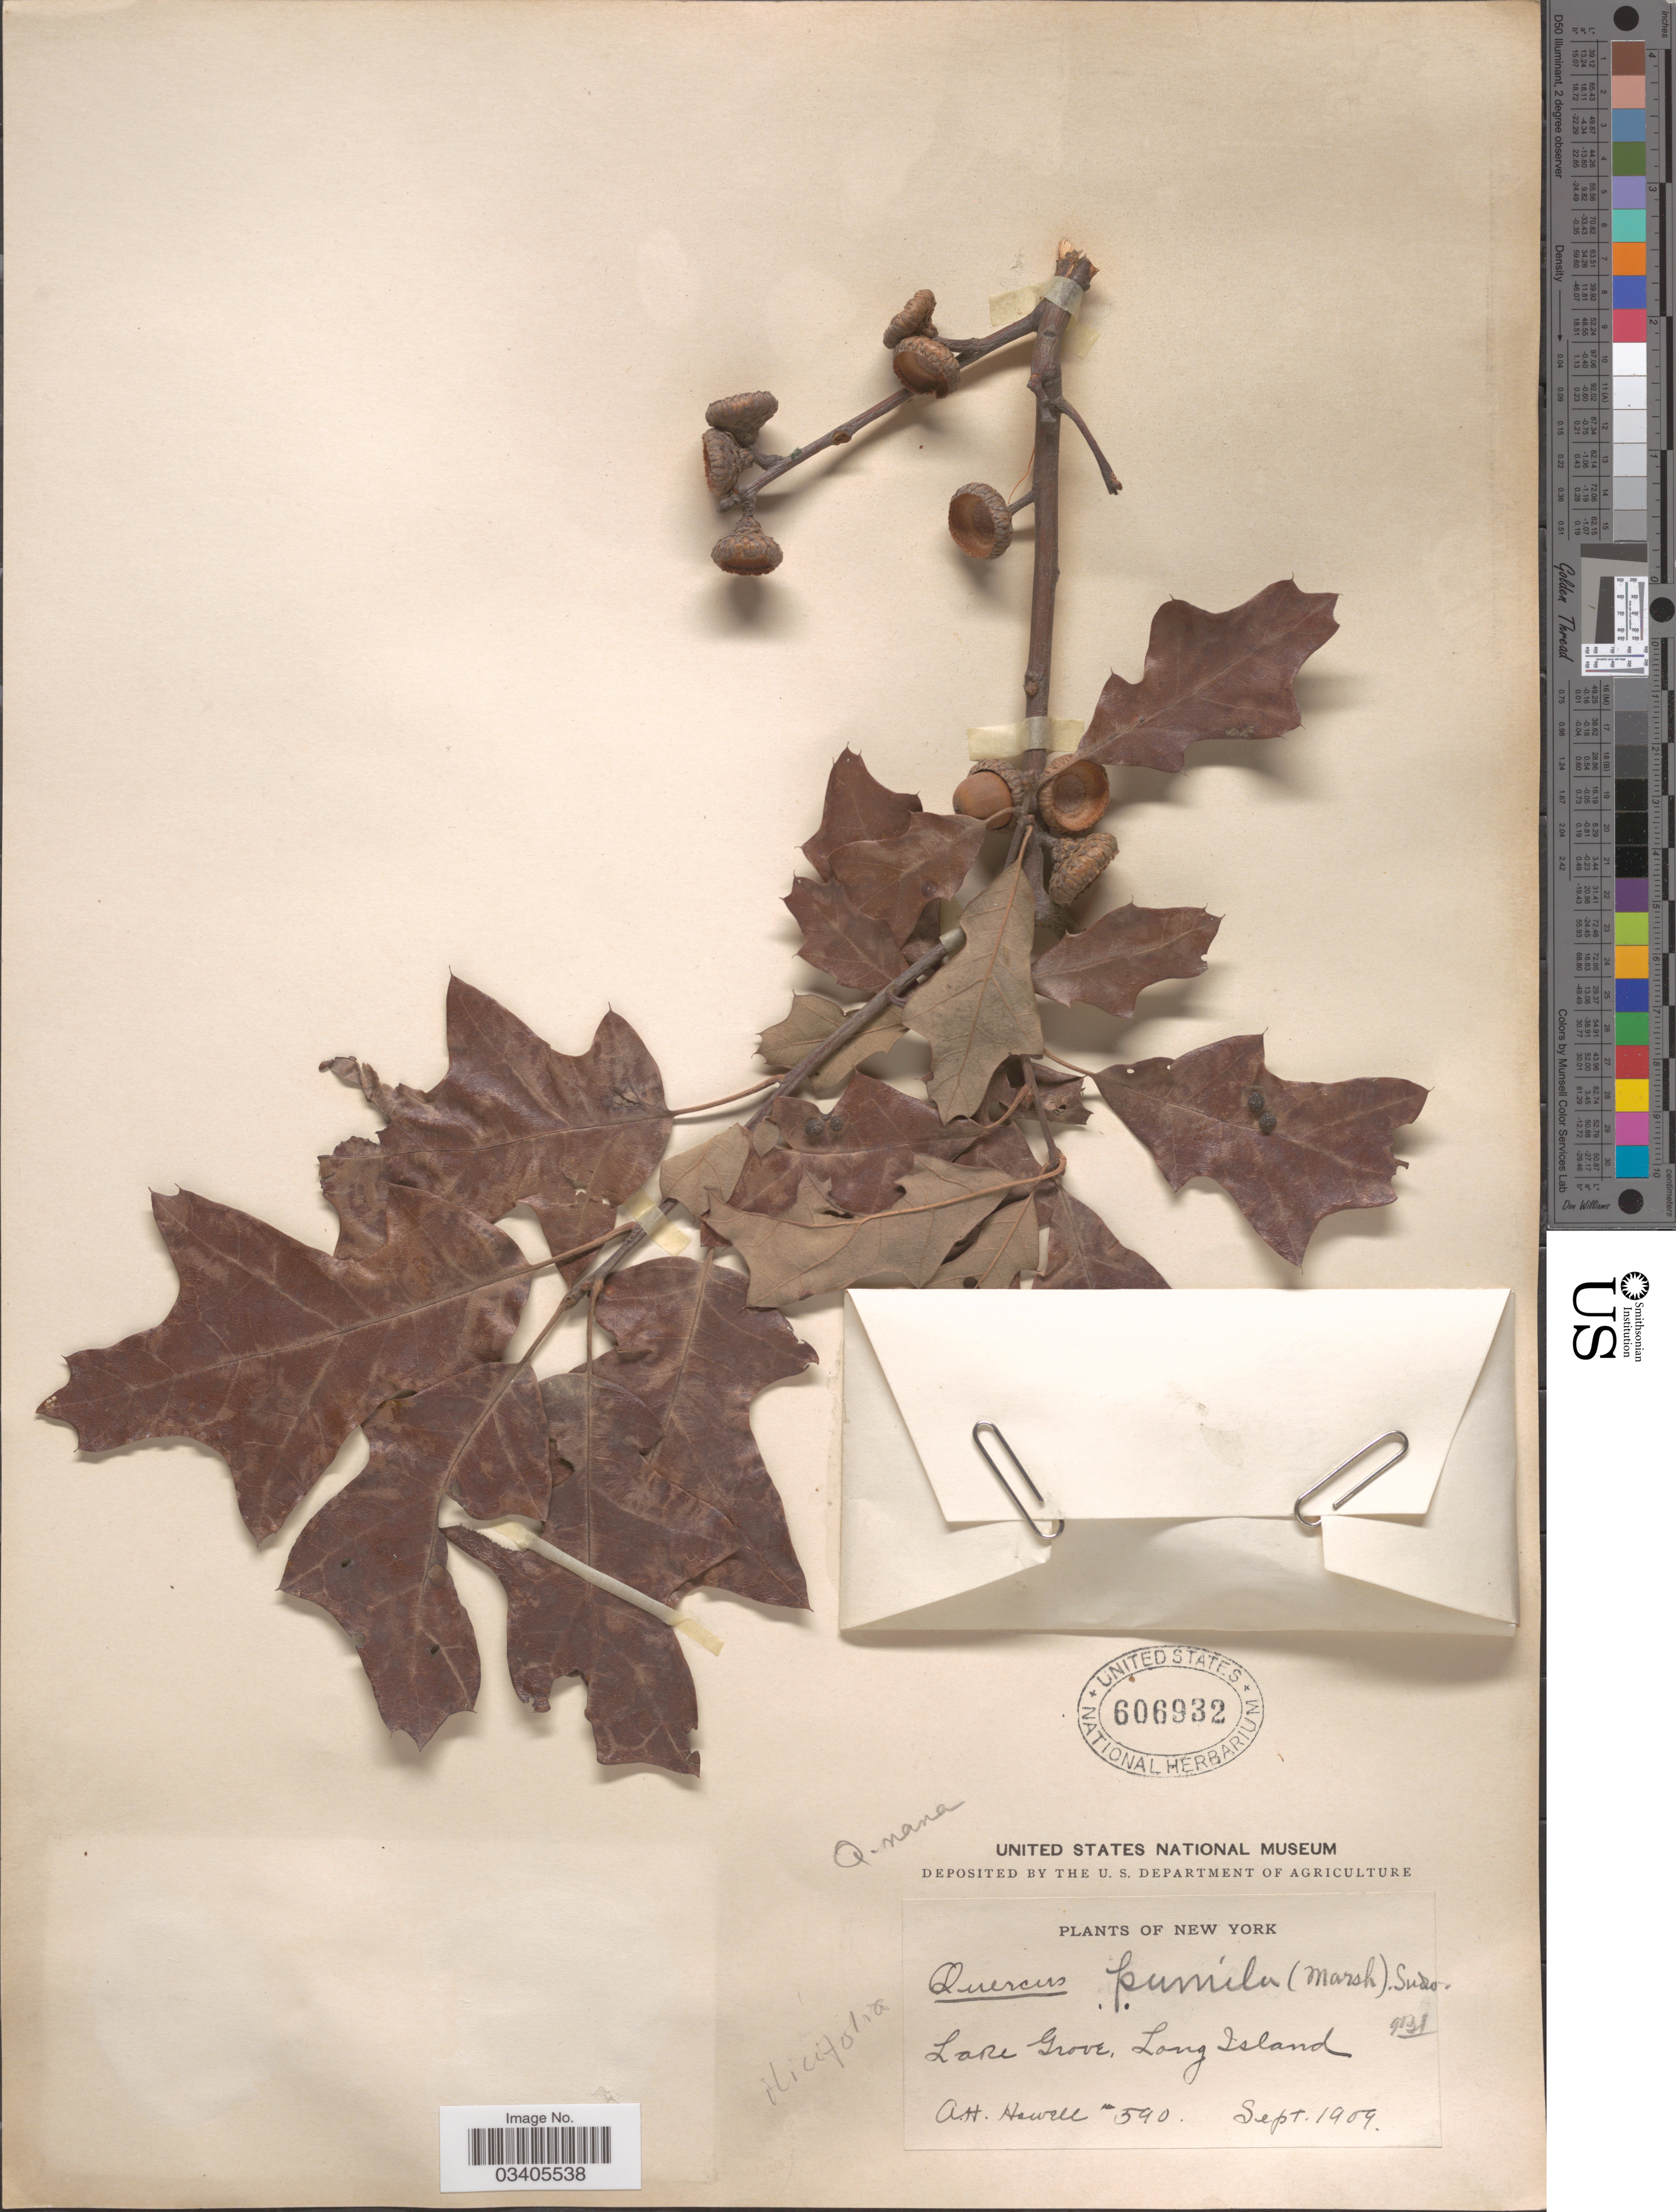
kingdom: Plantae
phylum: Tracheophyta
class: Magnoliopsida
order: Fagales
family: Fagaceae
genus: Quercus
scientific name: Quercus ilicifolia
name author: Wangenh.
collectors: A. Howell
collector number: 590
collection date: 1909-09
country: United States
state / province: New York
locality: Lake Grove, Long Island.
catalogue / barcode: US 606932